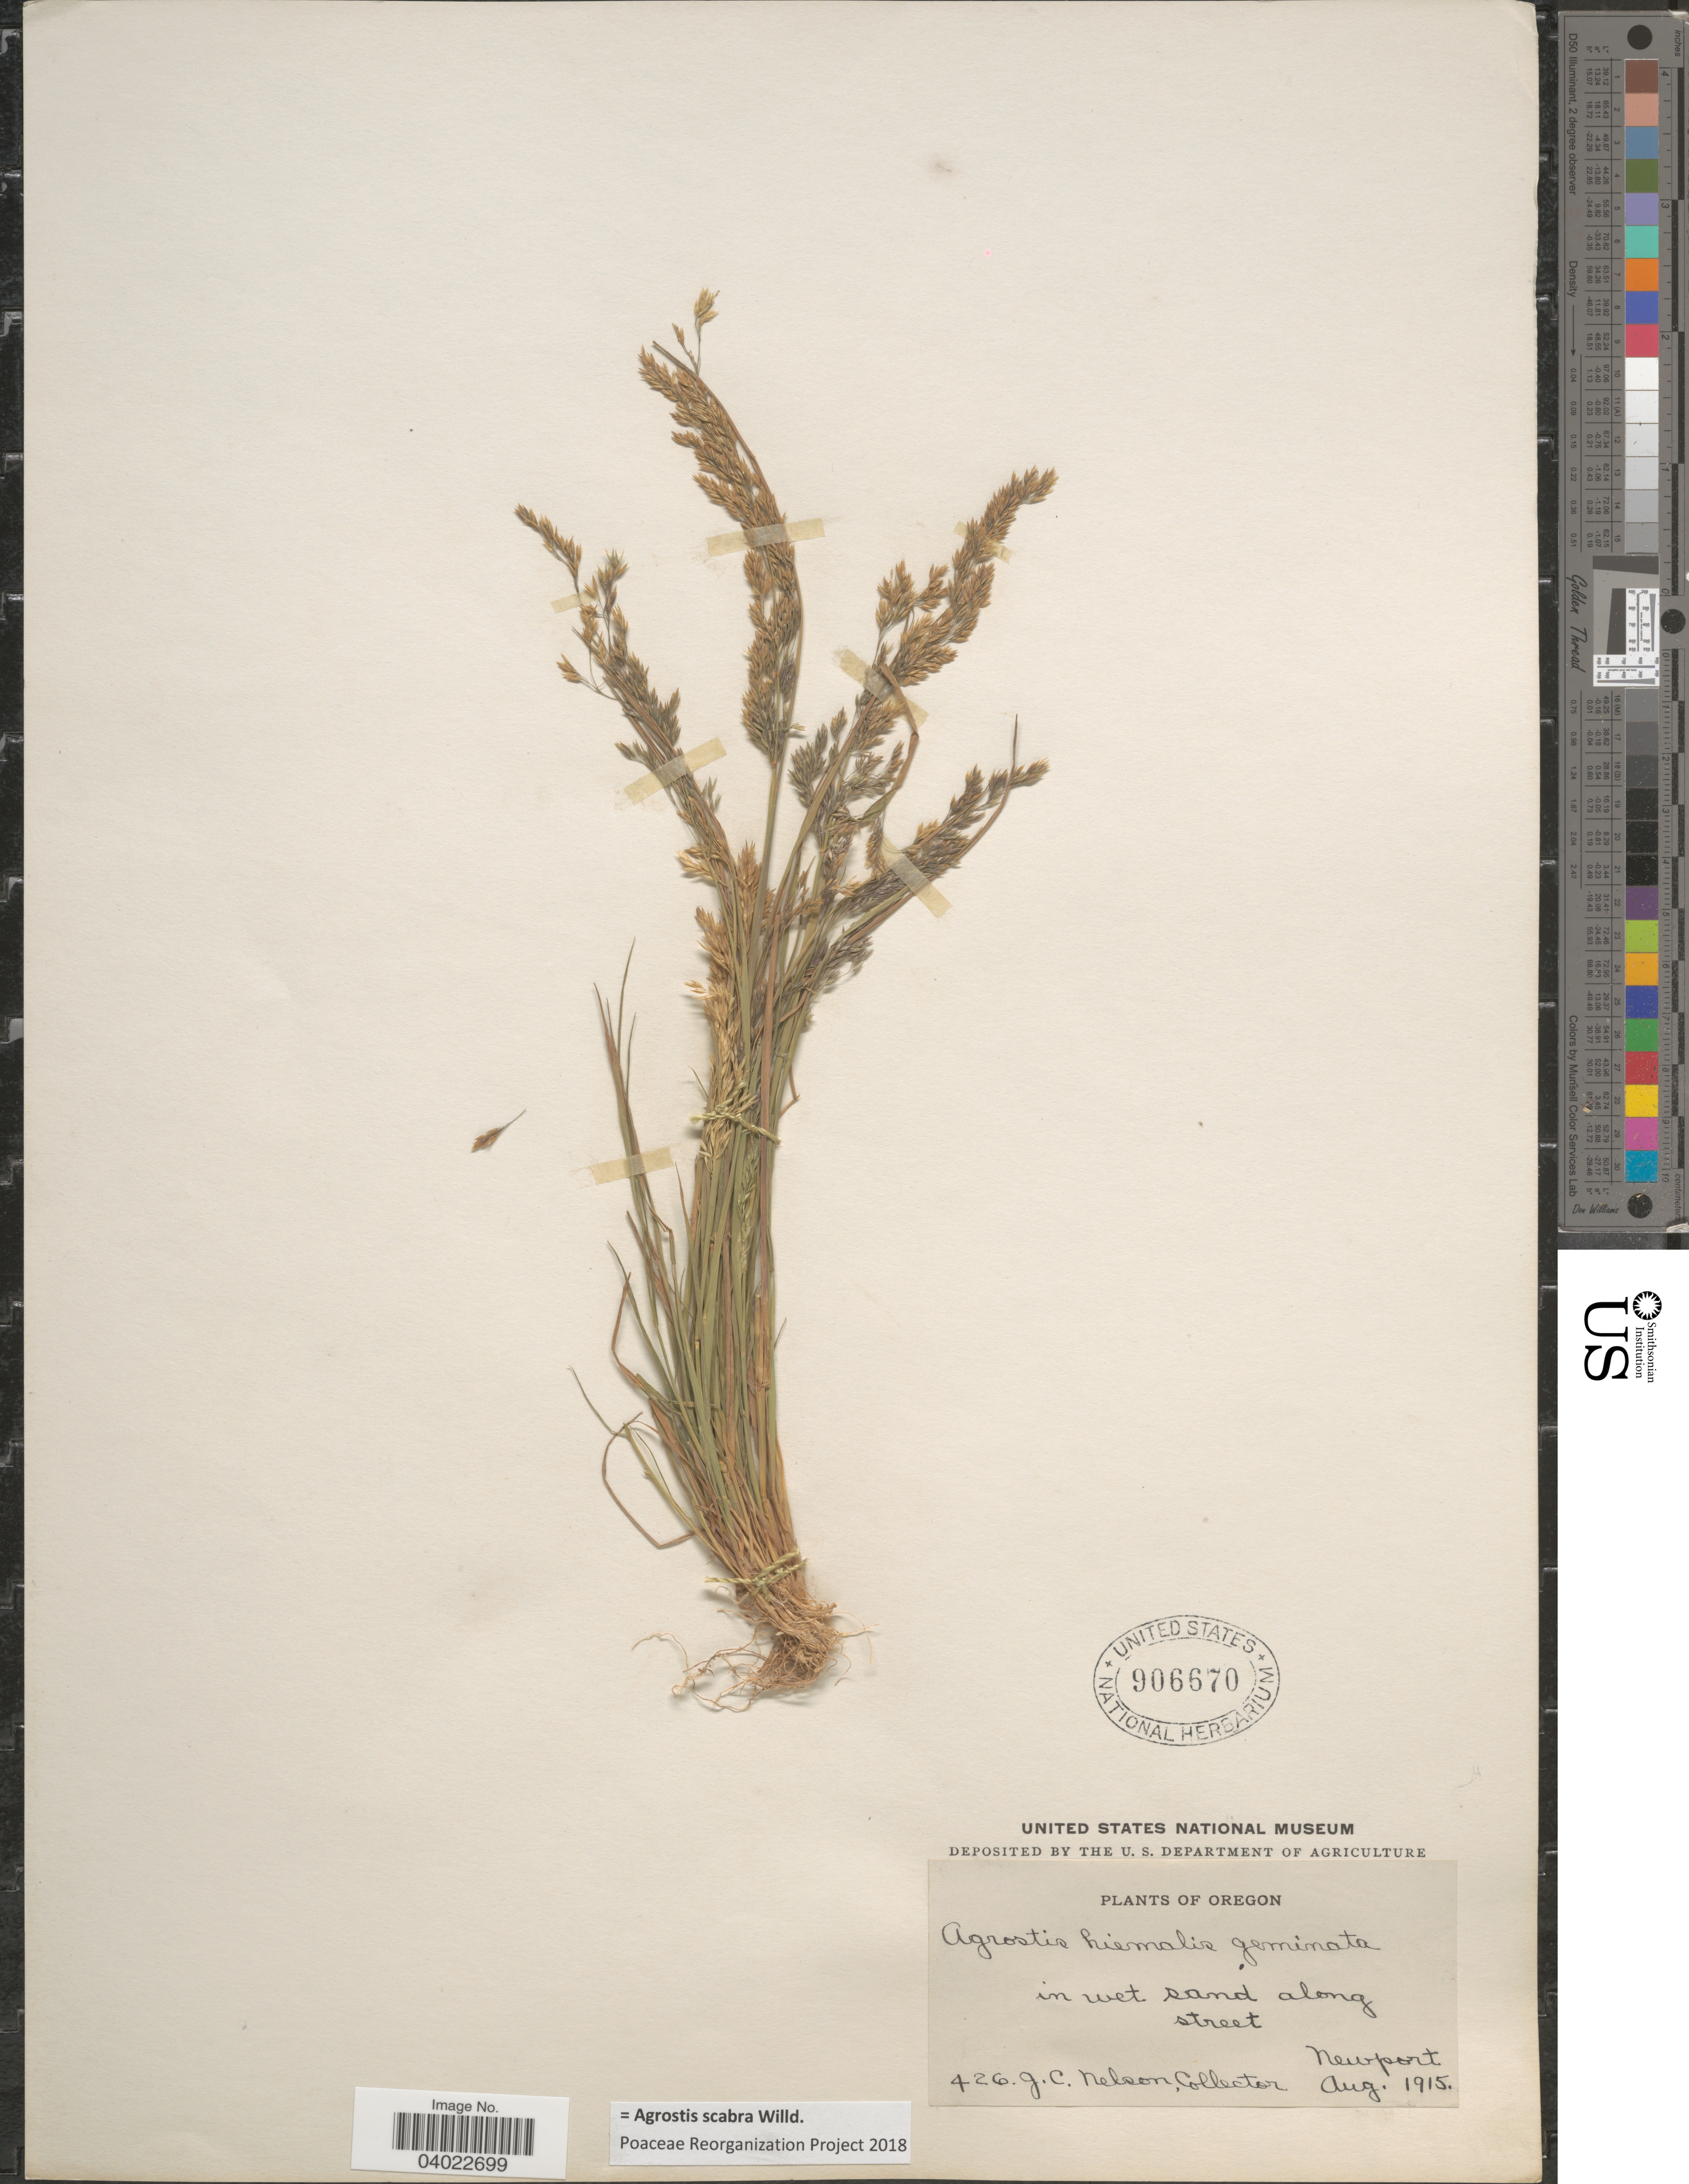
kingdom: Plantae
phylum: Tracheophyta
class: Liliopsida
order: Poales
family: Poaceae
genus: Agrostis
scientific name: Agrostis scabra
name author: Willd.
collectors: J. C. Nelson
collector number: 426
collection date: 1915-08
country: United States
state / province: Oregon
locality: Along street. Newport.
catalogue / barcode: US 906670